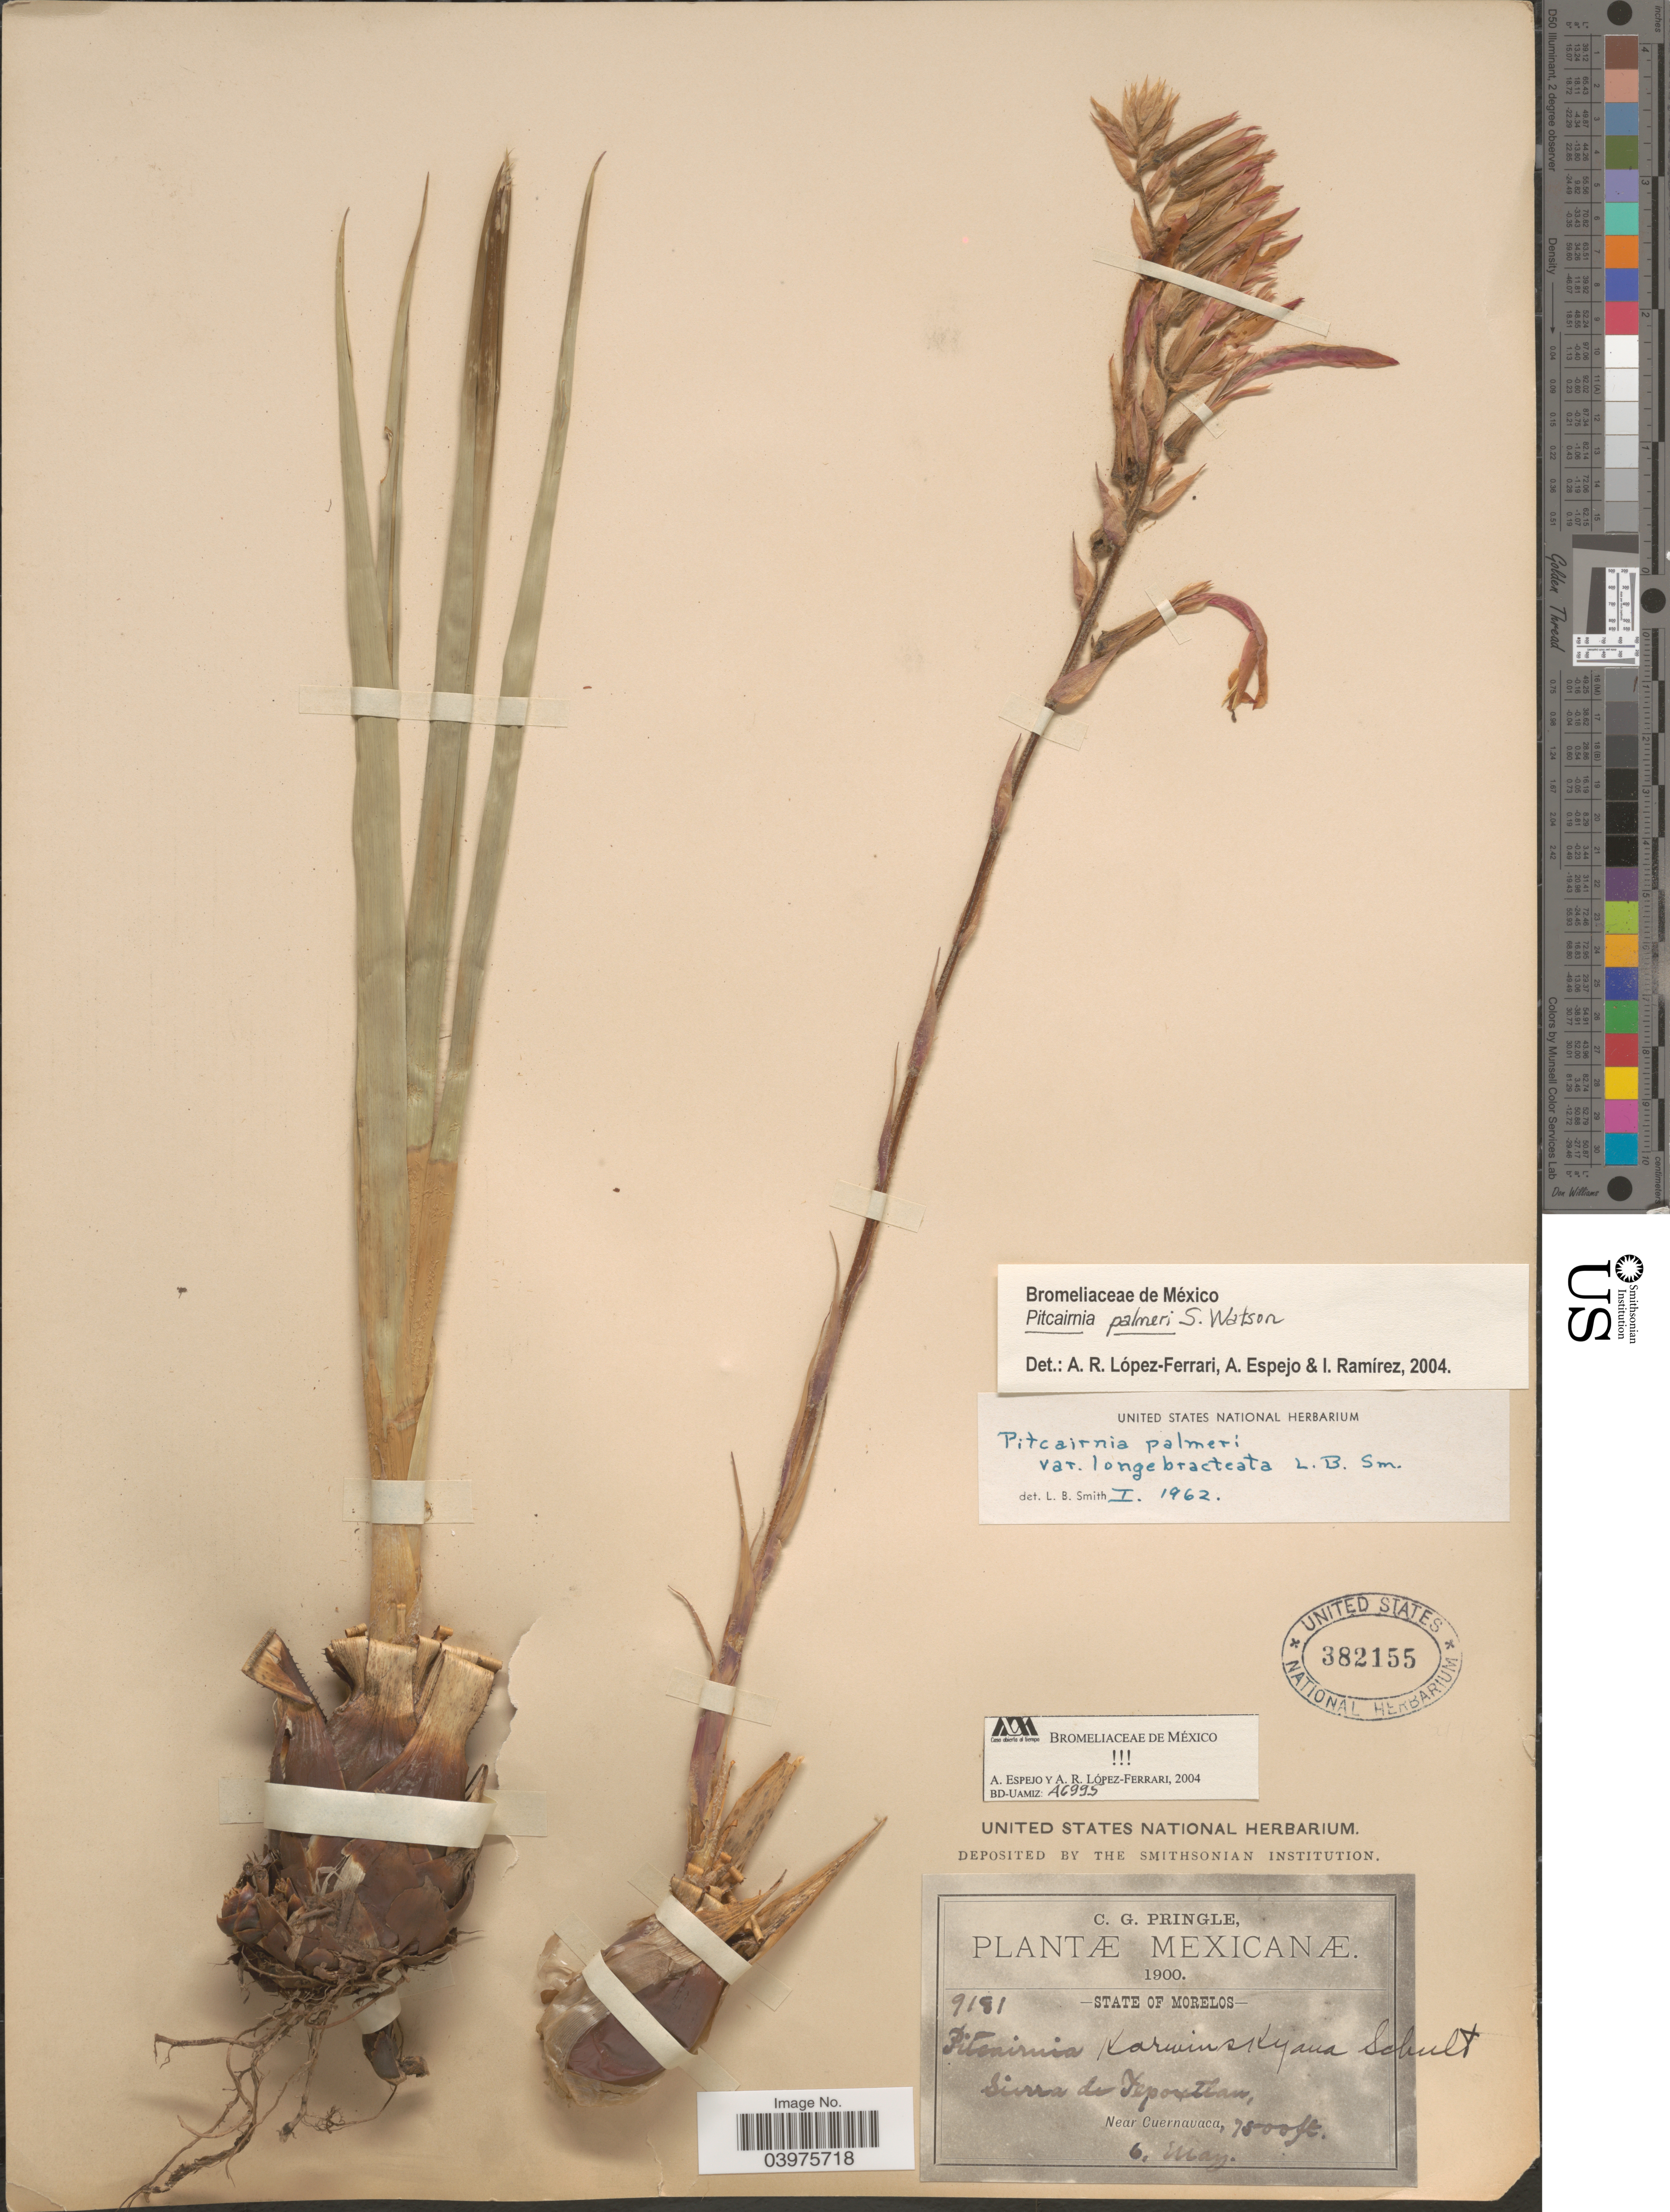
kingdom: Plantae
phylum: Tracheophyta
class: Liliopsida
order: Poales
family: Bromeliaceae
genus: Pitcairnia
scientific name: Pitcairnia palmeri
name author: S. Watson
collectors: C. G. Pringle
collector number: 9181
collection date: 1900-05-06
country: Mexico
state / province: Morelos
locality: Sierra de Tepoxtlan, Near Cuernavaca.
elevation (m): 2286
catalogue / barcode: US 382155